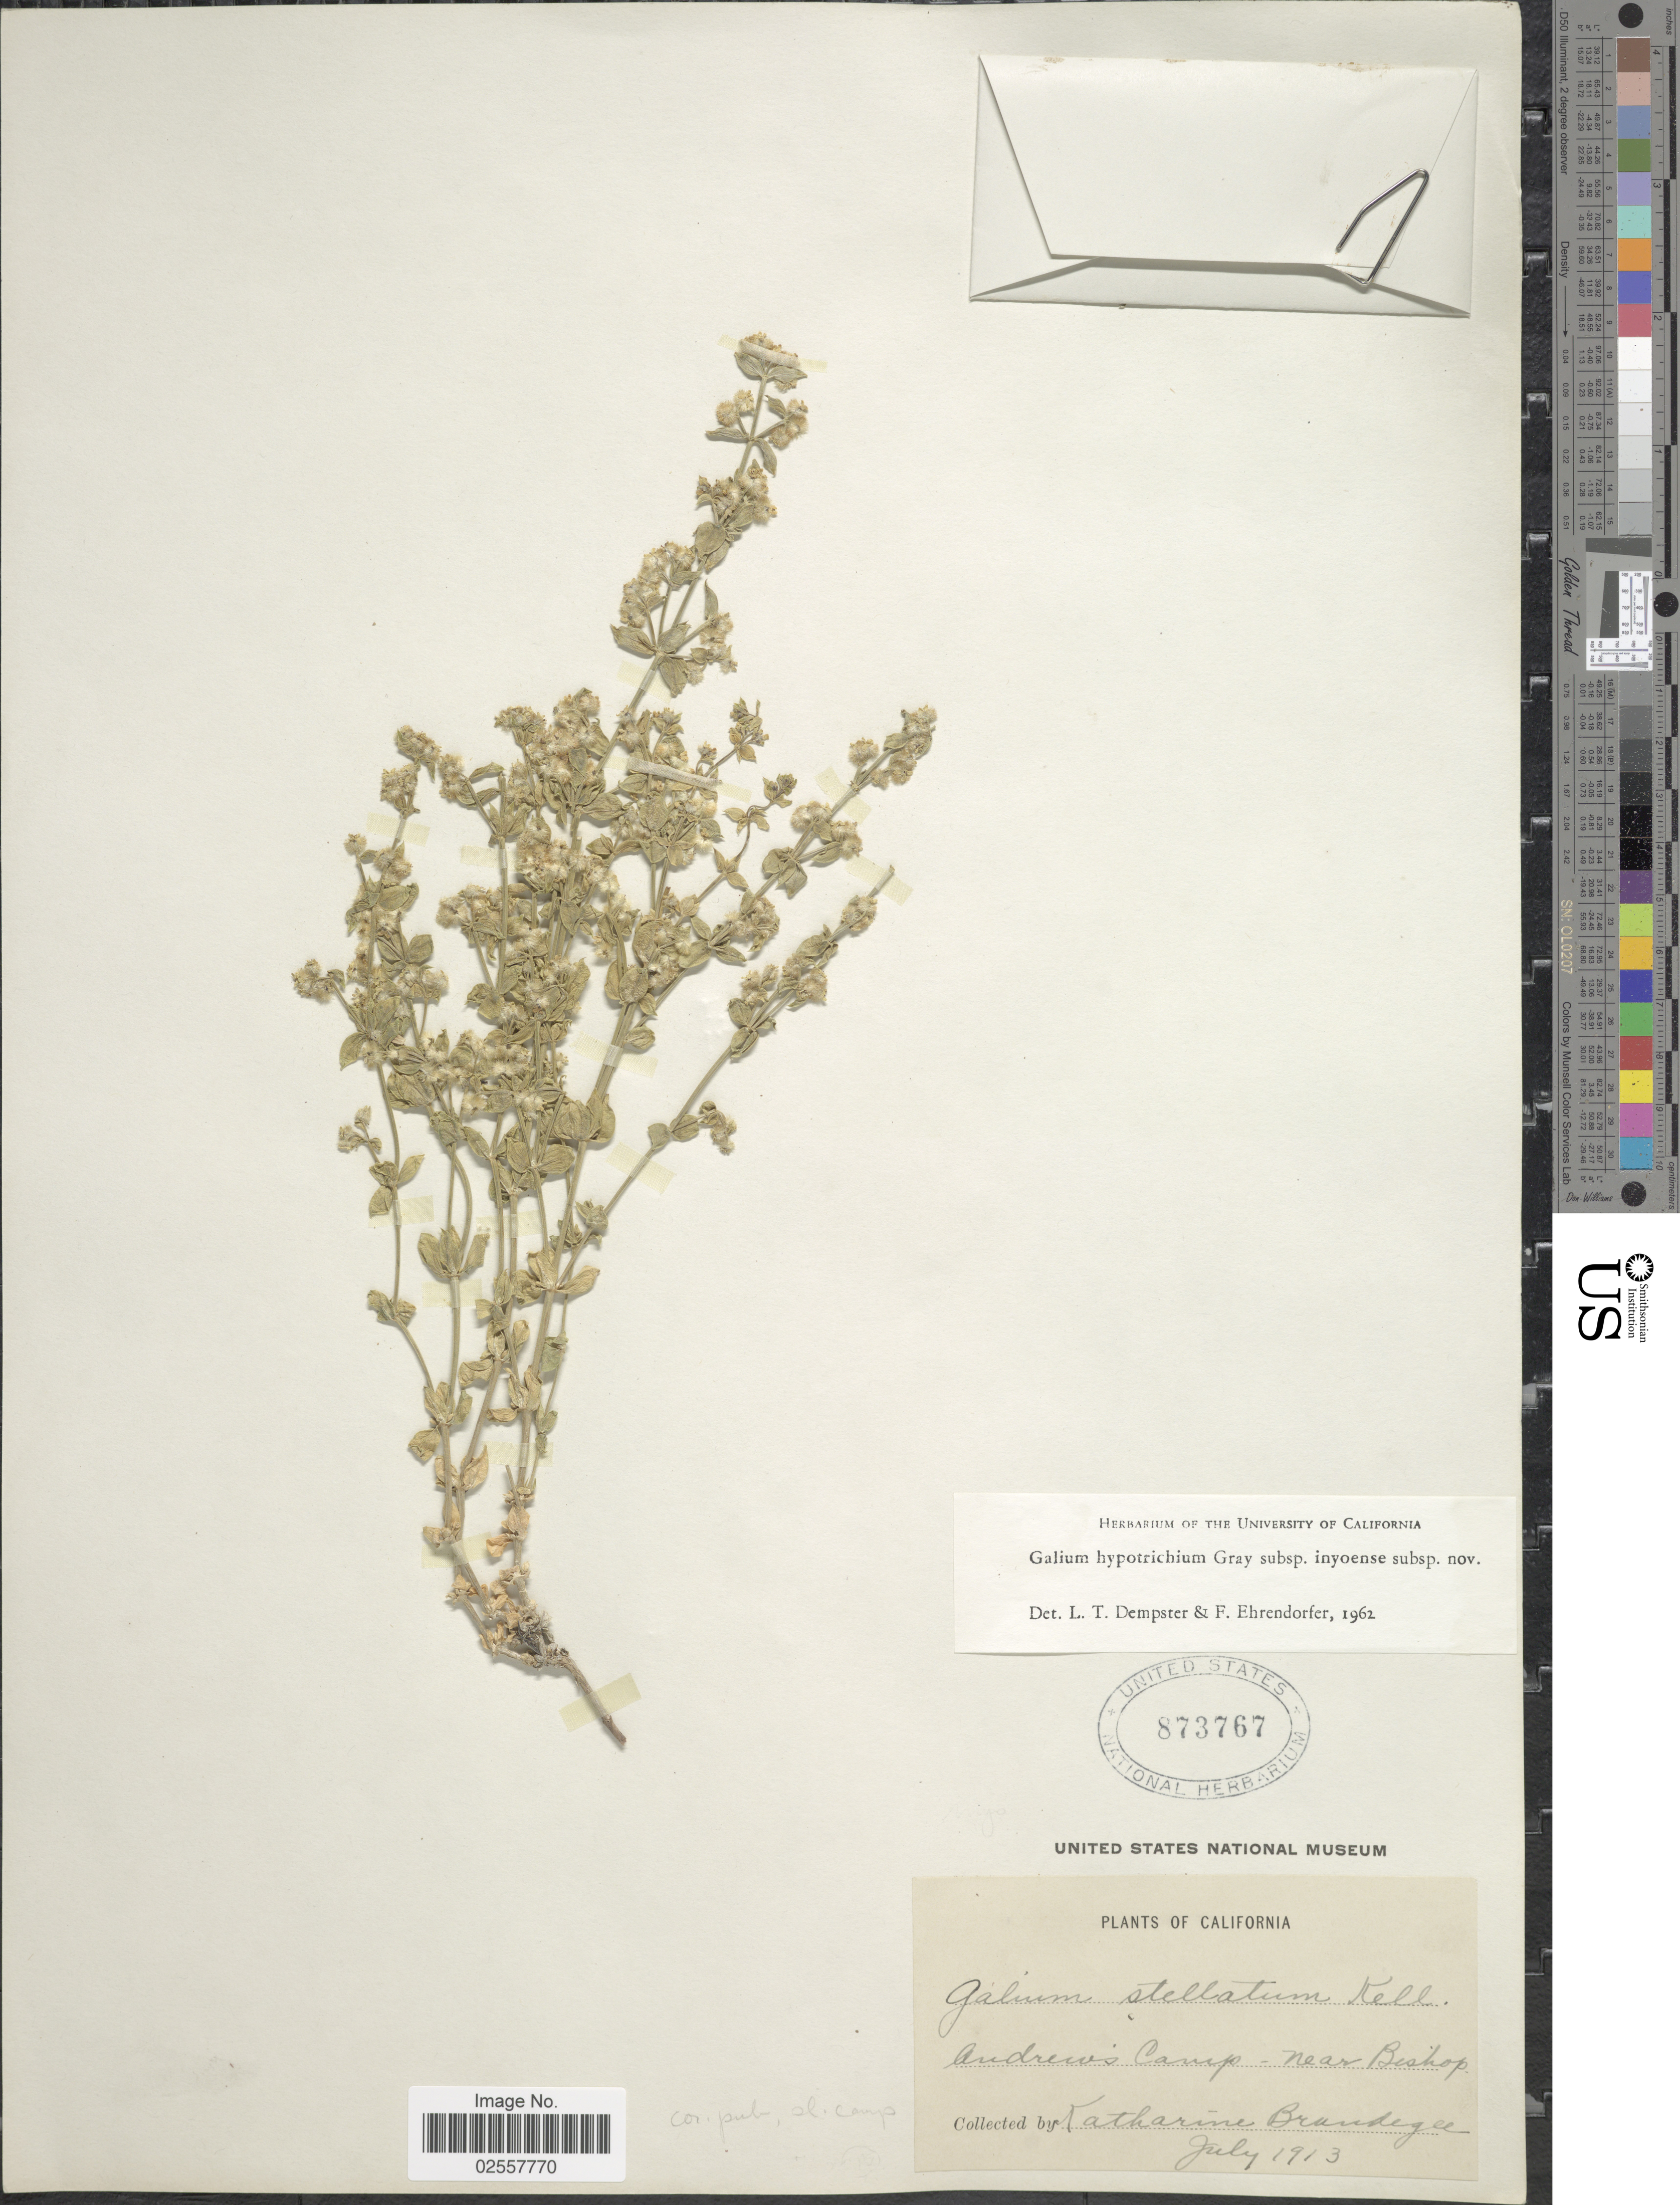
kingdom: Plantae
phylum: Tracheophyta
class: Magnoliopsida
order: Gentianales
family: Rubiaceae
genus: Galium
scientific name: Galium hypotrichium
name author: A. Gray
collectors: M. K. Brandegee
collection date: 1913-07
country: United States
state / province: California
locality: Andrews Camp . Near Bishop.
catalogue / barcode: US 873767